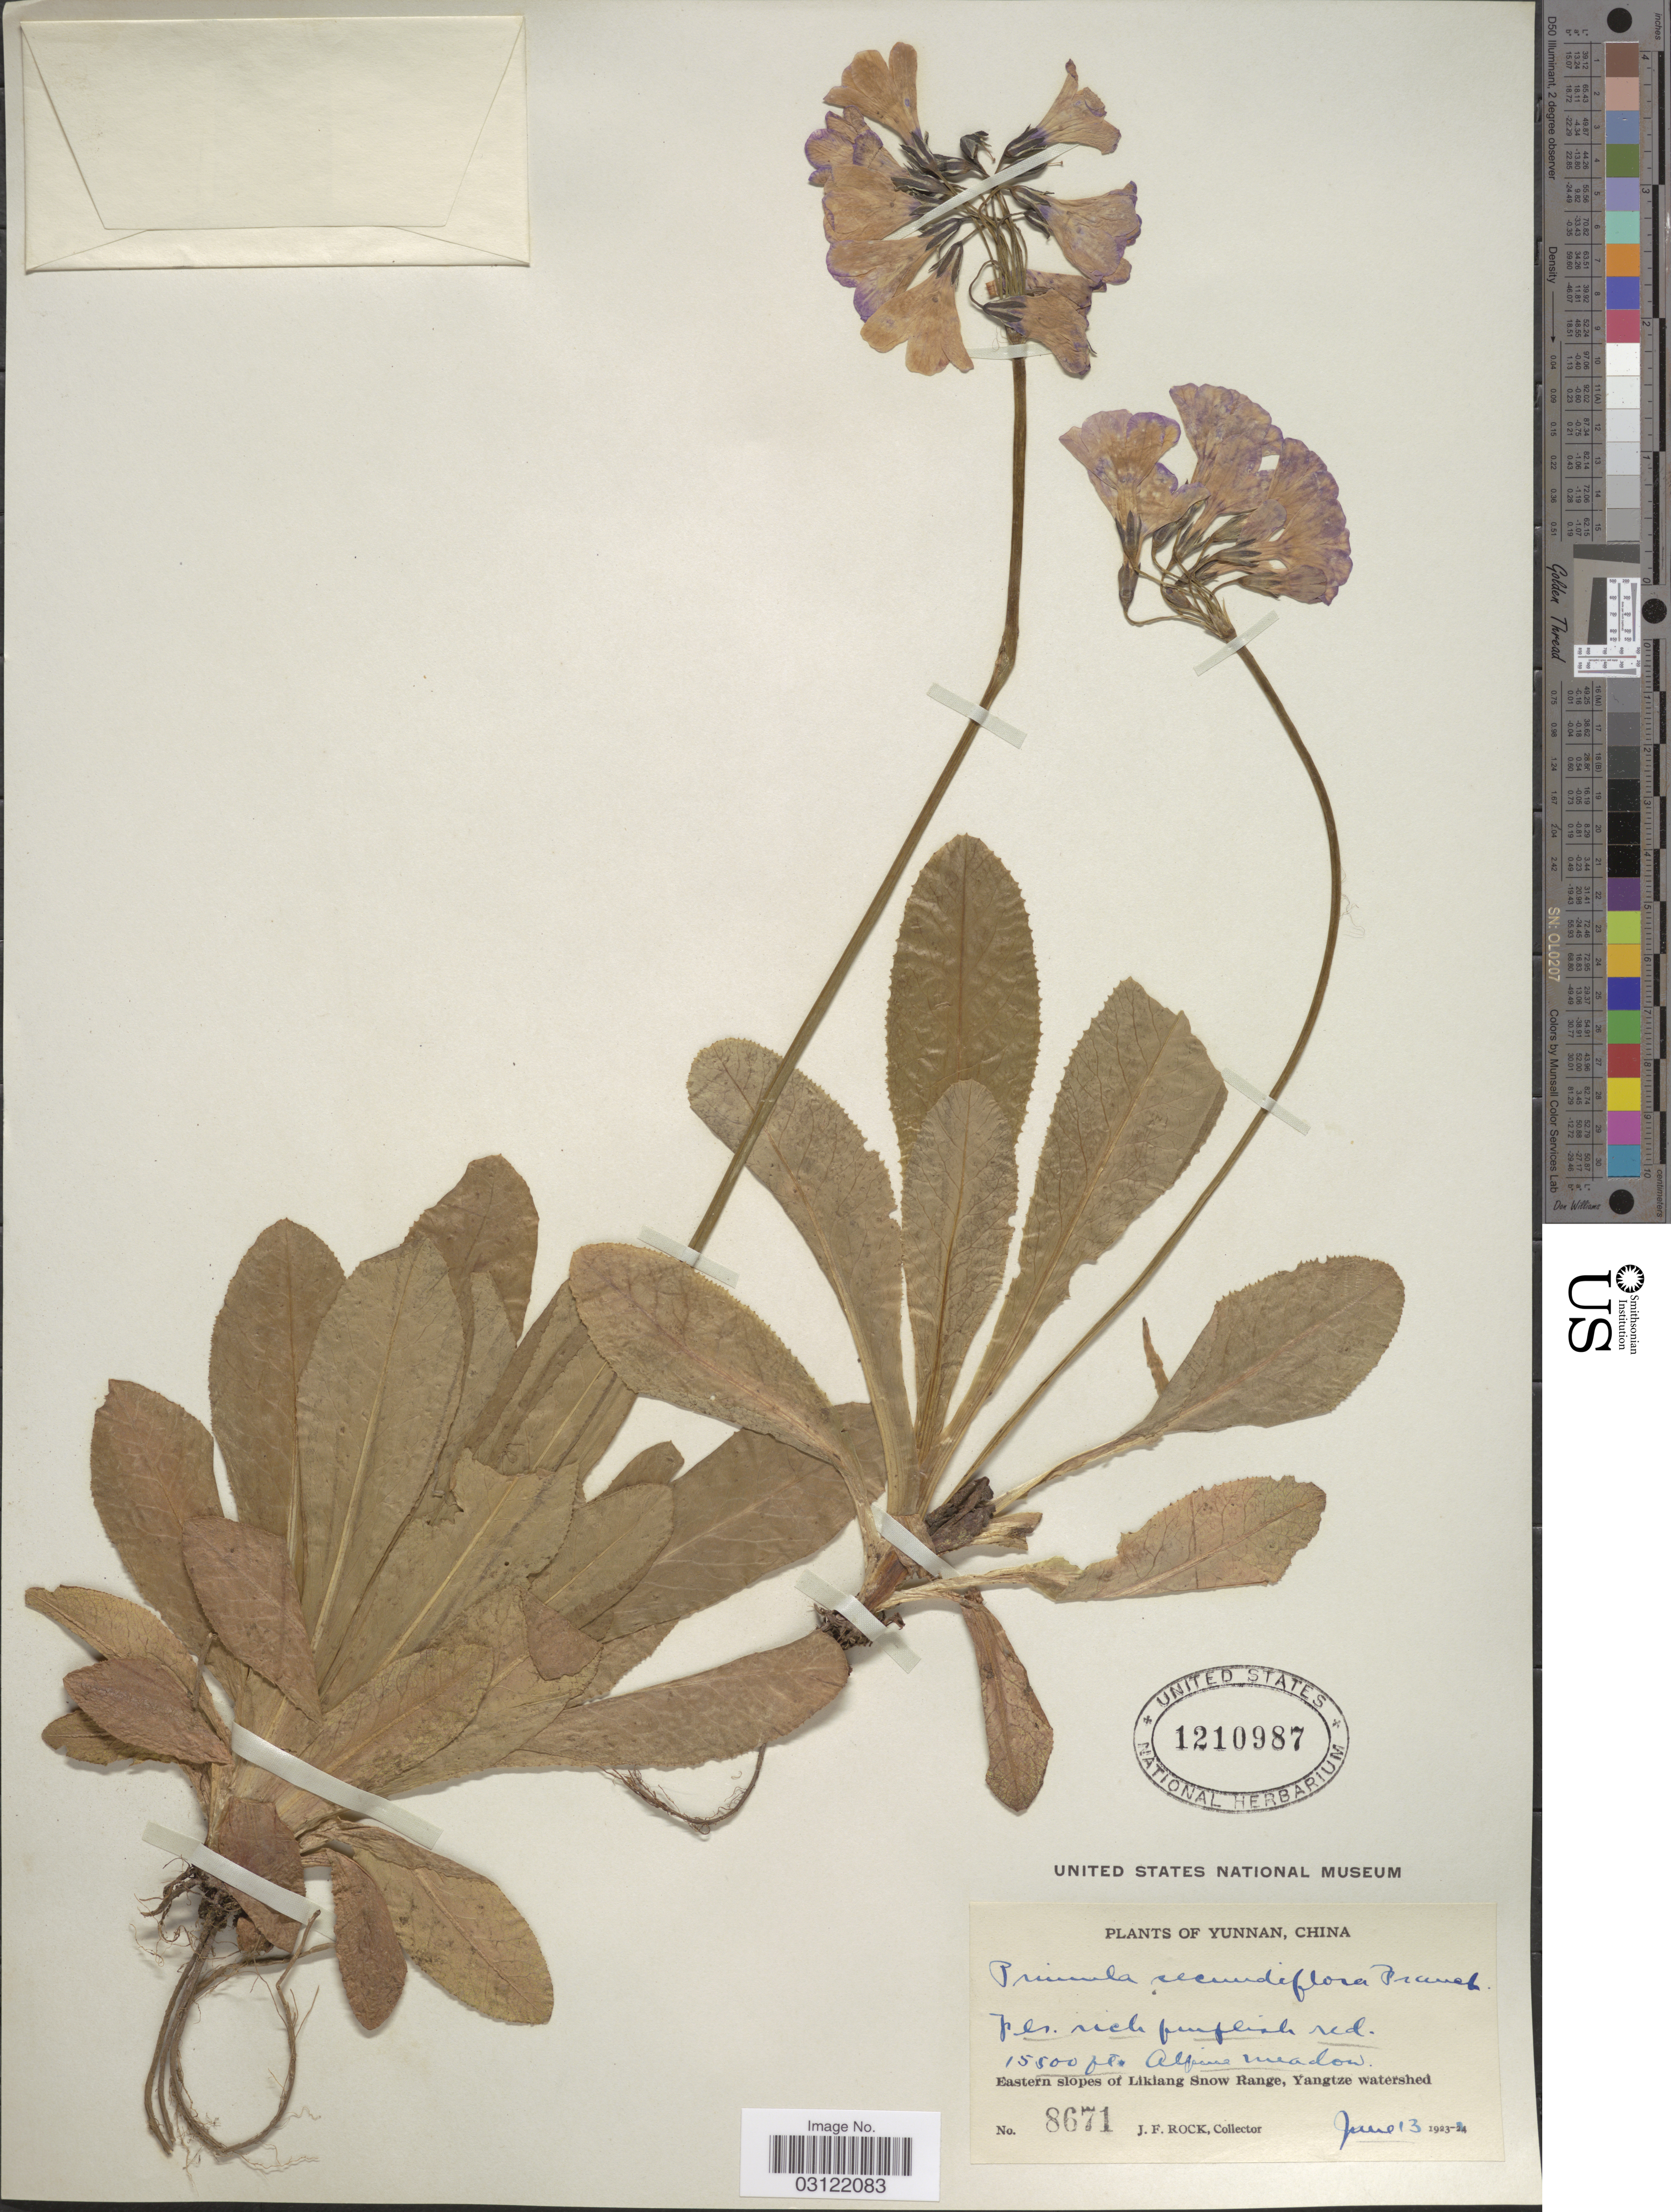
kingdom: Plantae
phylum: Tracheophyta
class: Magnoliopsida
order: Ericales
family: Primulaceae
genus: Primula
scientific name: Primula secundiflora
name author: Franch.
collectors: J. Rock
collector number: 8671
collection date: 1923-06-13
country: China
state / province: Yunnan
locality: Eastern slopes of Likiang Snow Range, Yangtze watershed.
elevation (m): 4724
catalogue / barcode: US 1210987